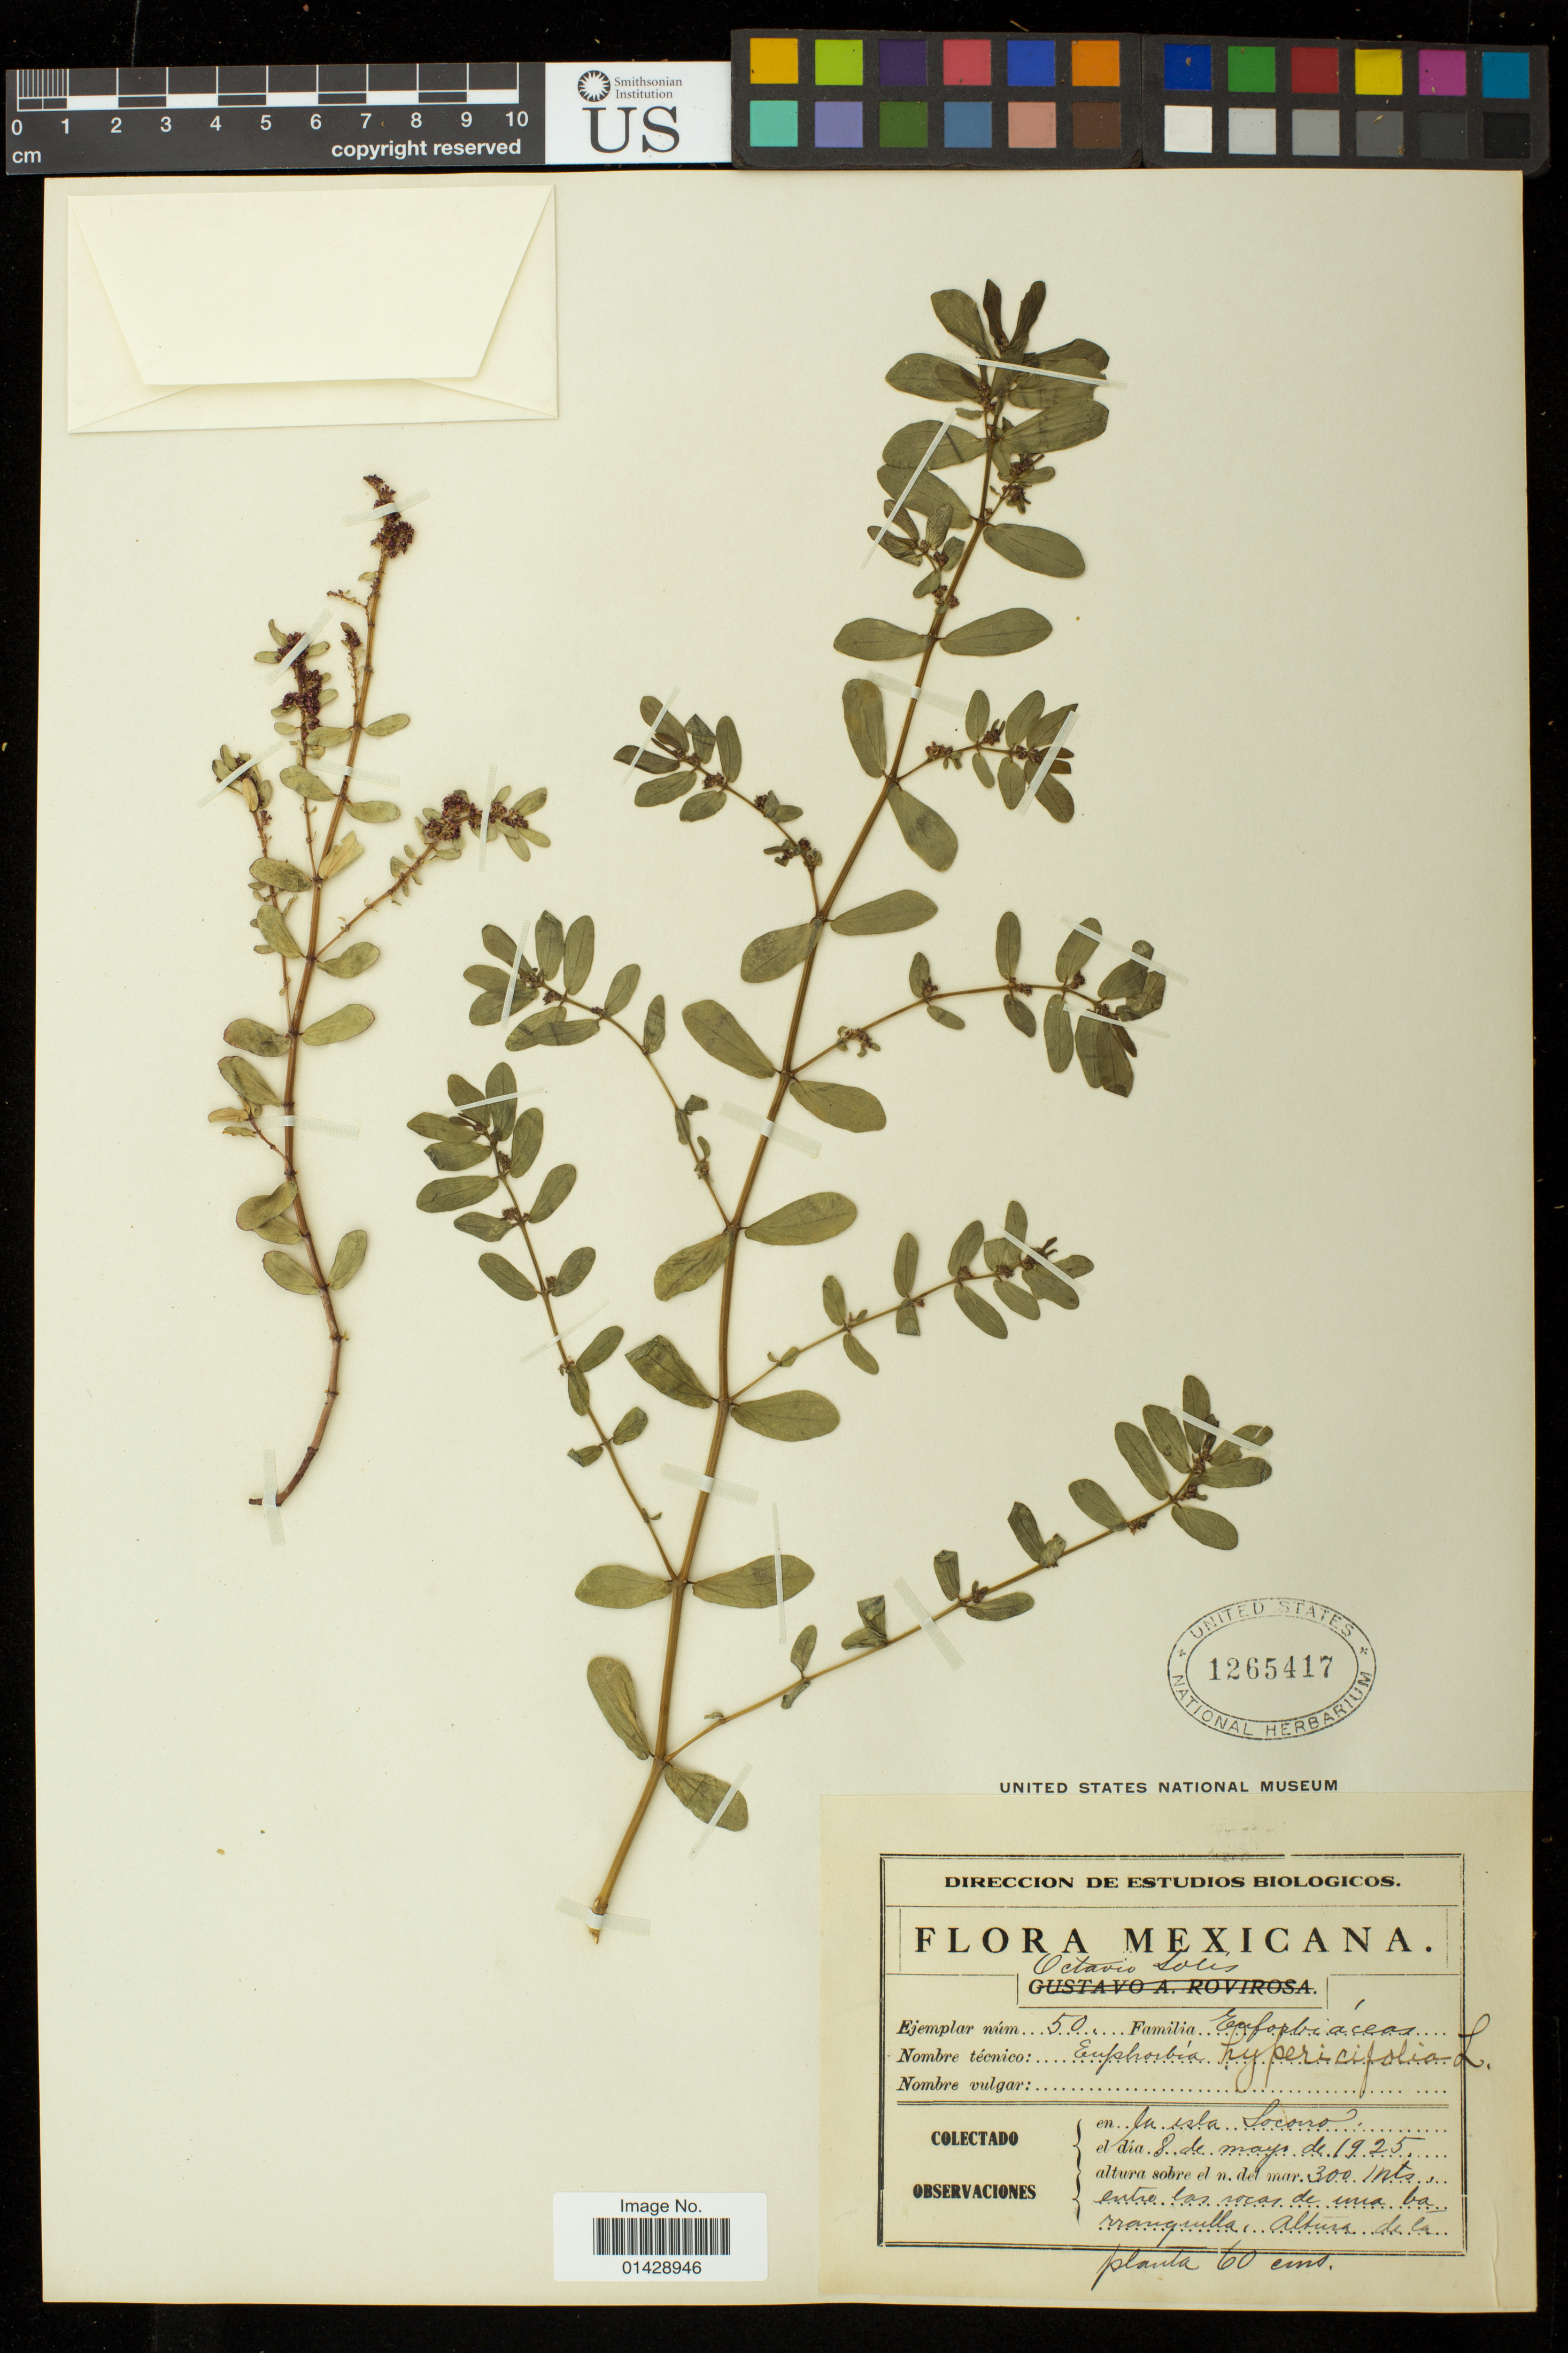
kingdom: Plantae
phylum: Tracheophyta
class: Magnoliopsida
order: Malpighiales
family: Euphorbiaceae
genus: Euphorbia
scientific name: Euphorbia hyssopifolia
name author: L.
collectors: O. Solis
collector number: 50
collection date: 1925-05-08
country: Mexico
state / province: Colima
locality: En la Isla Socorro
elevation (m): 300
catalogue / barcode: US 1265417